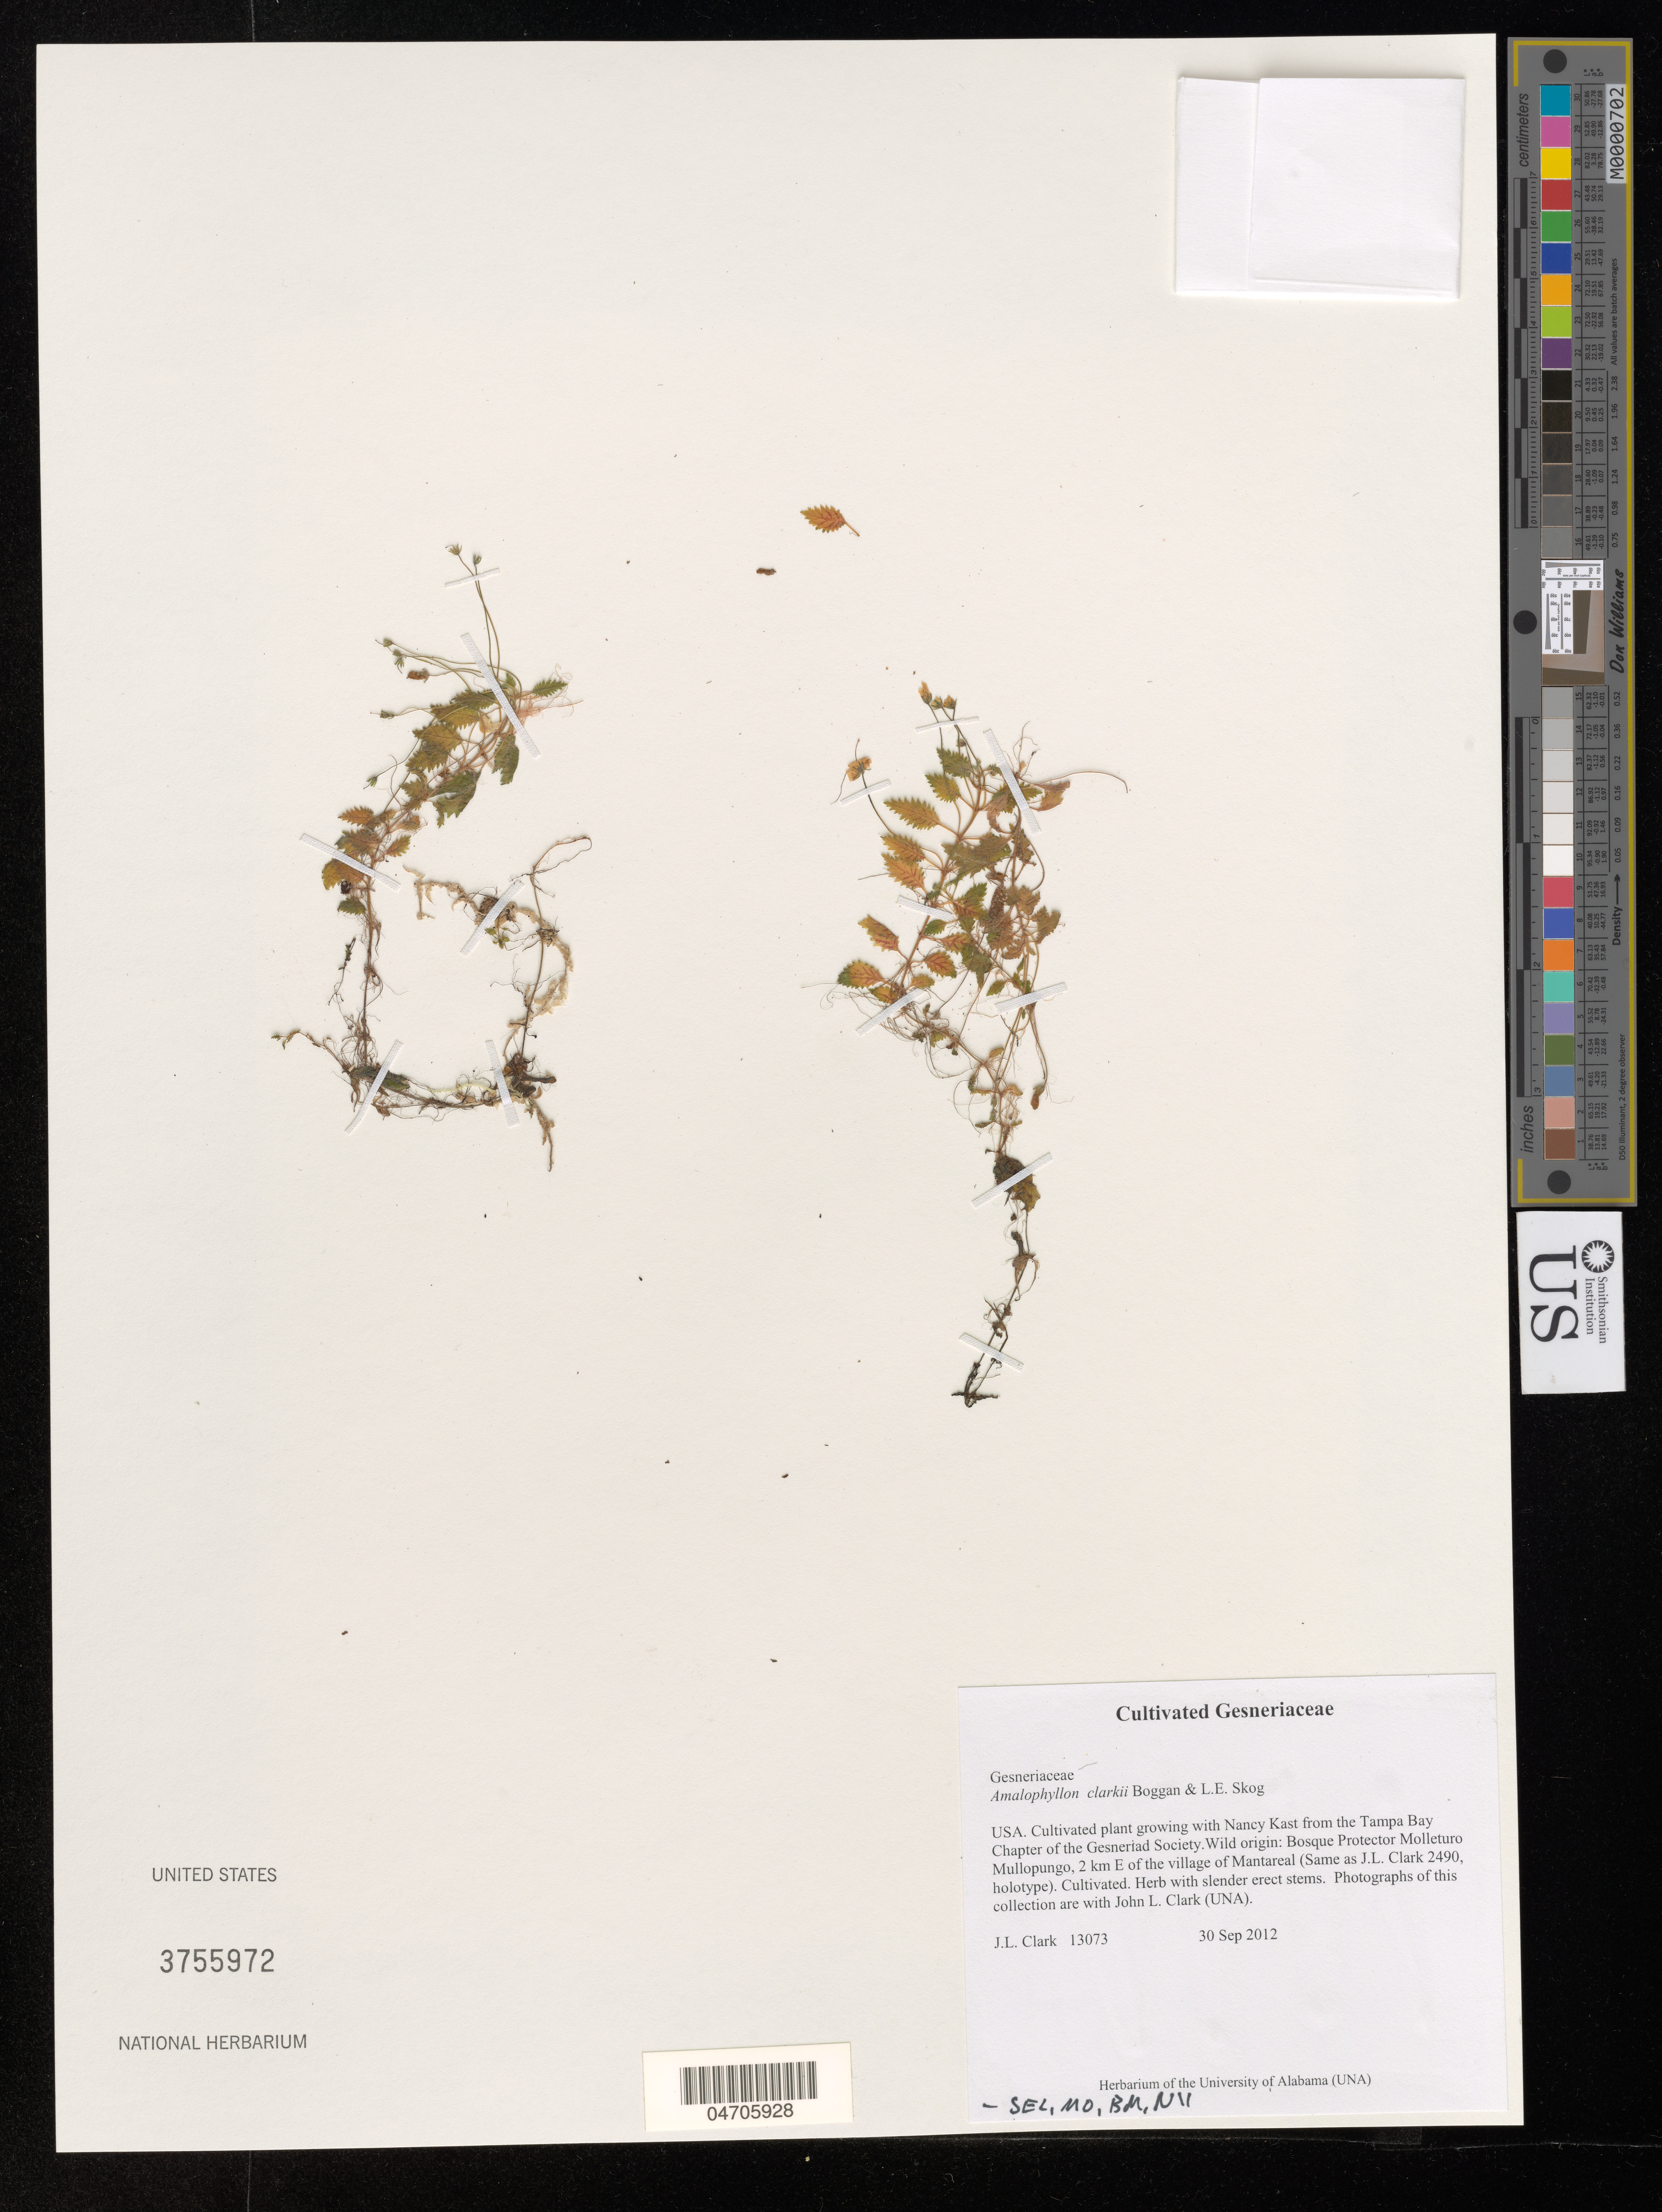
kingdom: Plantae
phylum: Tracheophyta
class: Magnoliopsida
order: Lamiales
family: Gesneriaceae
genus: Amalophyllon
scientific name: Amalophyllon clarkii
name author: Boggan & L.E. Skog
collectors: J. L. Clark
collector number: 13073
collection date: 2012-09-30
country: United States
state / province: Florida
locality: With Nancy Kast from the Tampa Bay Chapter of the Gesneriad Society.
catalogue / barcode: US 3755972